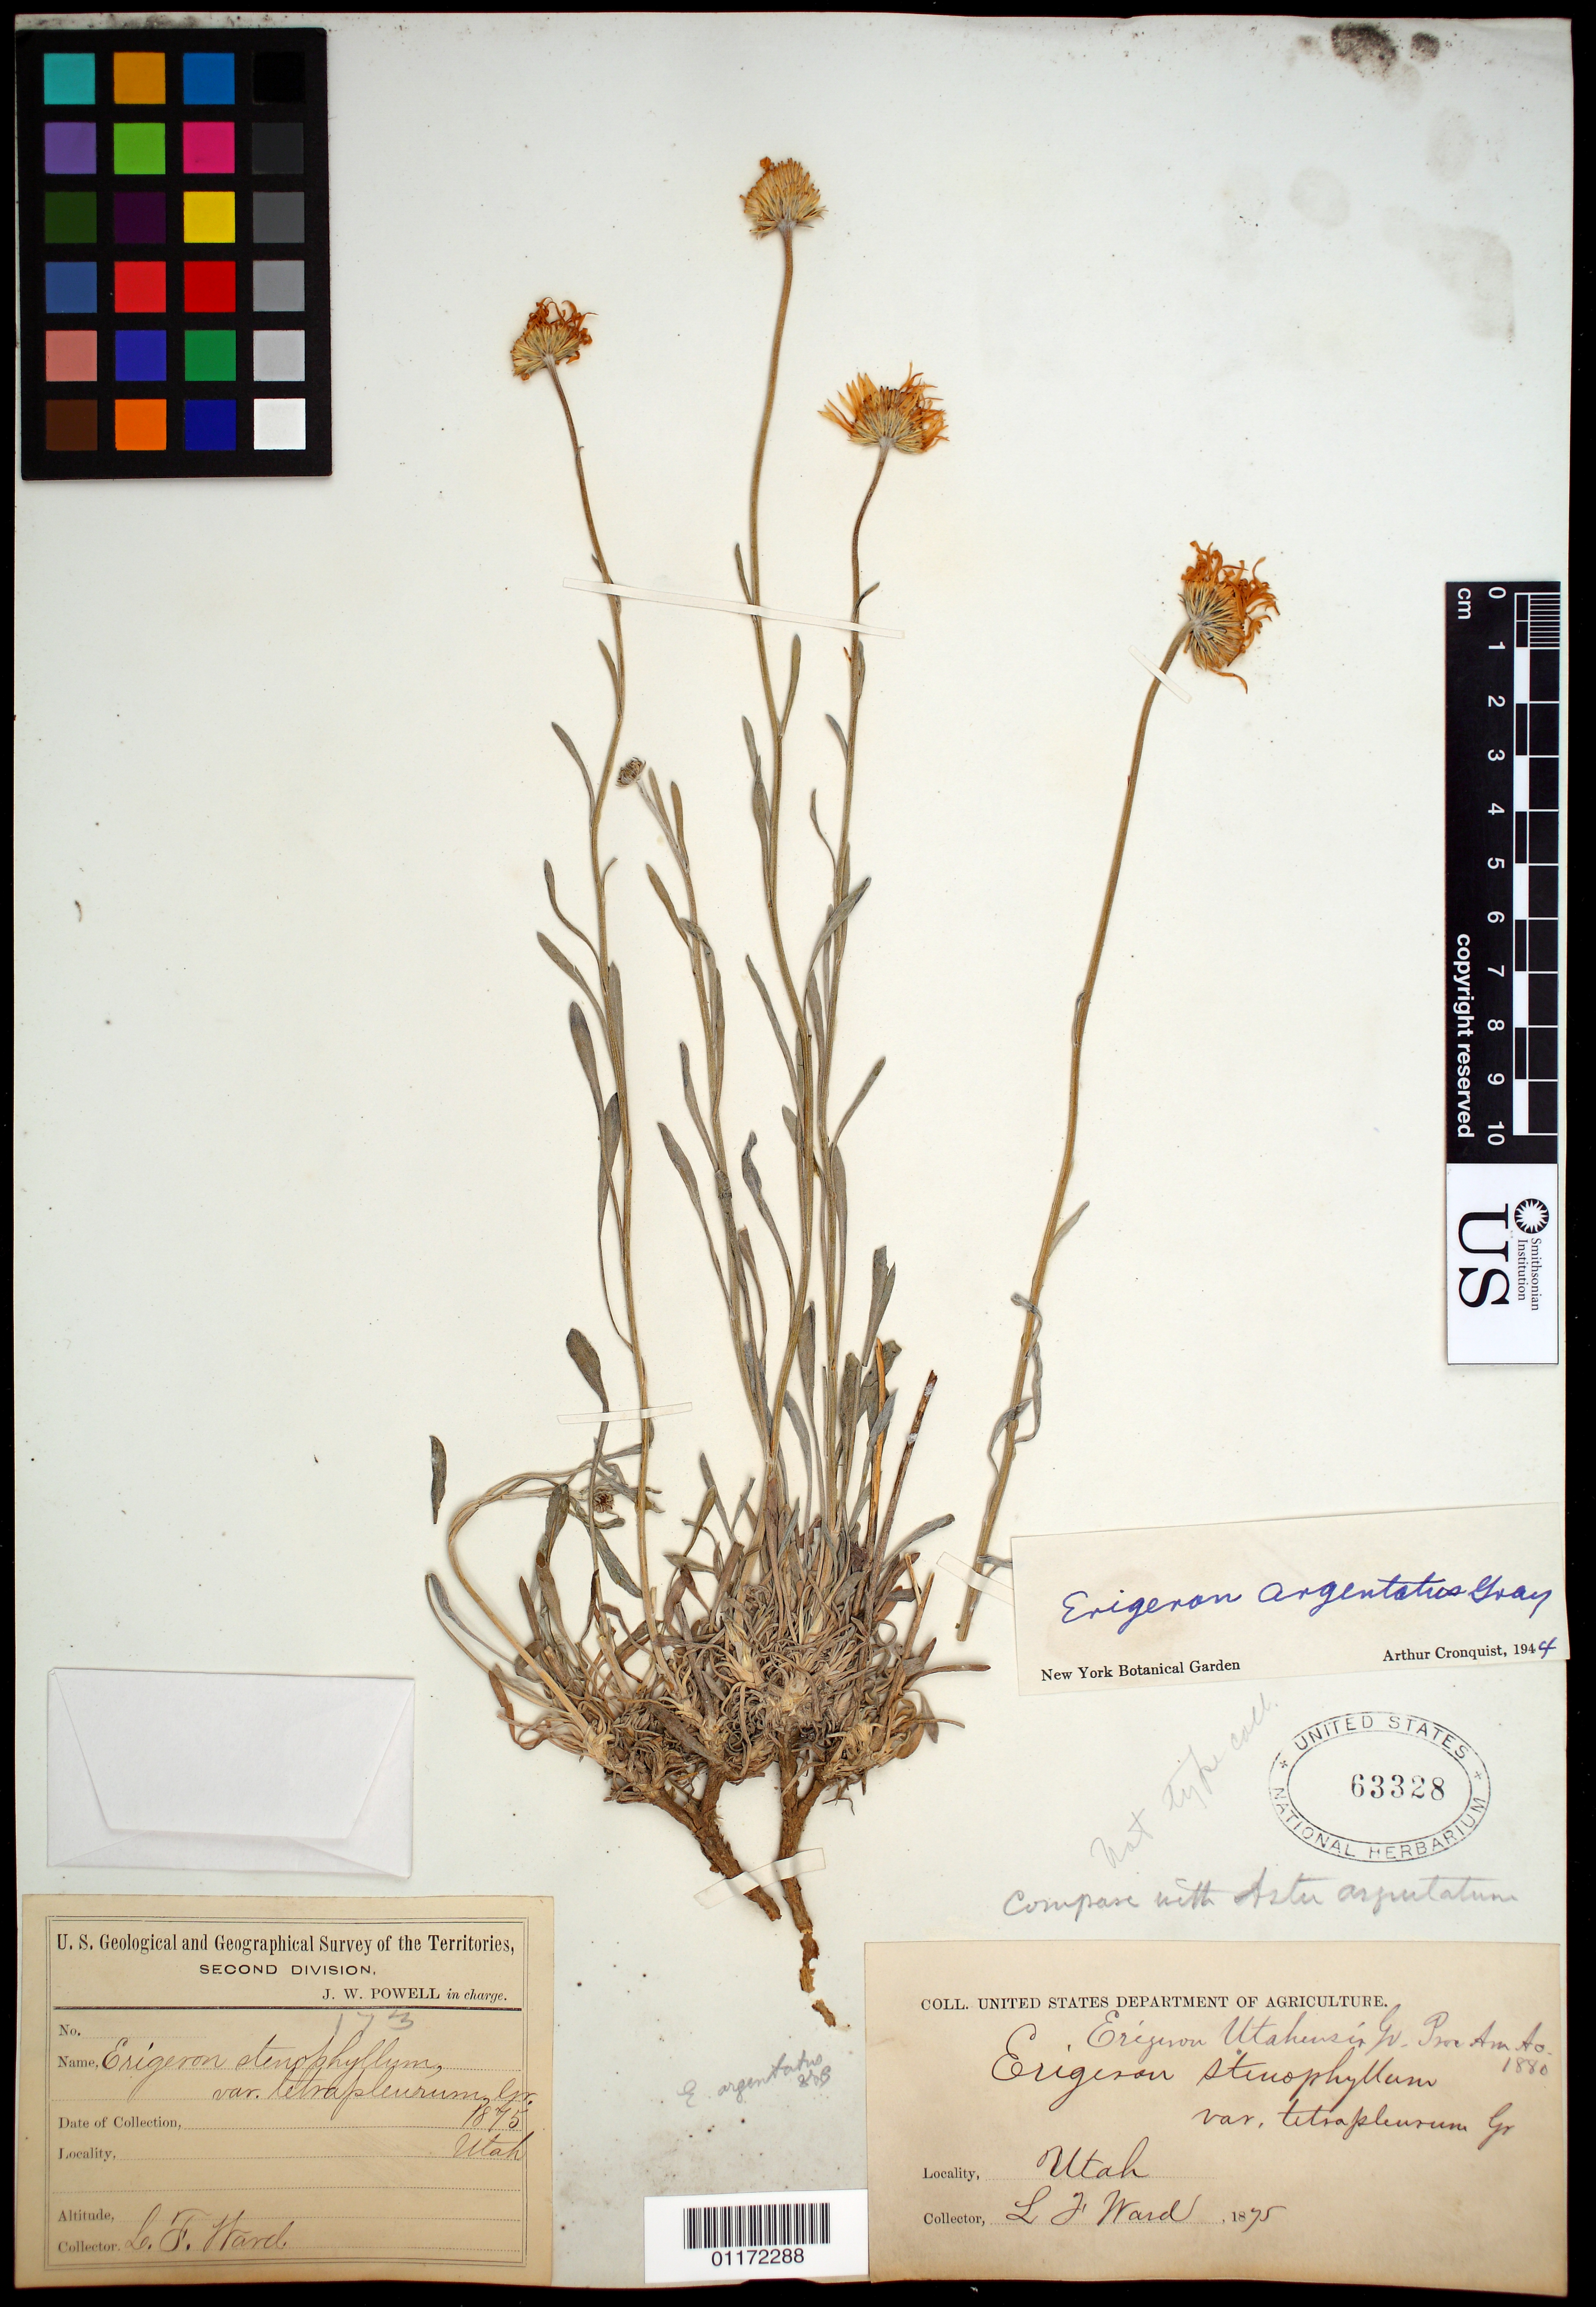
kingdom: Plantae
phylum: Tracheophyta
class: Magnoliopsida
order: Asterales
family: Asteraceae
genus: Erigeron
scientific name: Erigeron argentatus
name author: A. Gray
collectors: L. F. Ward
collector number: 173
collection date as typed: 1875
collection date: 1875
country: United States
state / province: Utah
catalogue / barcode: US 63328